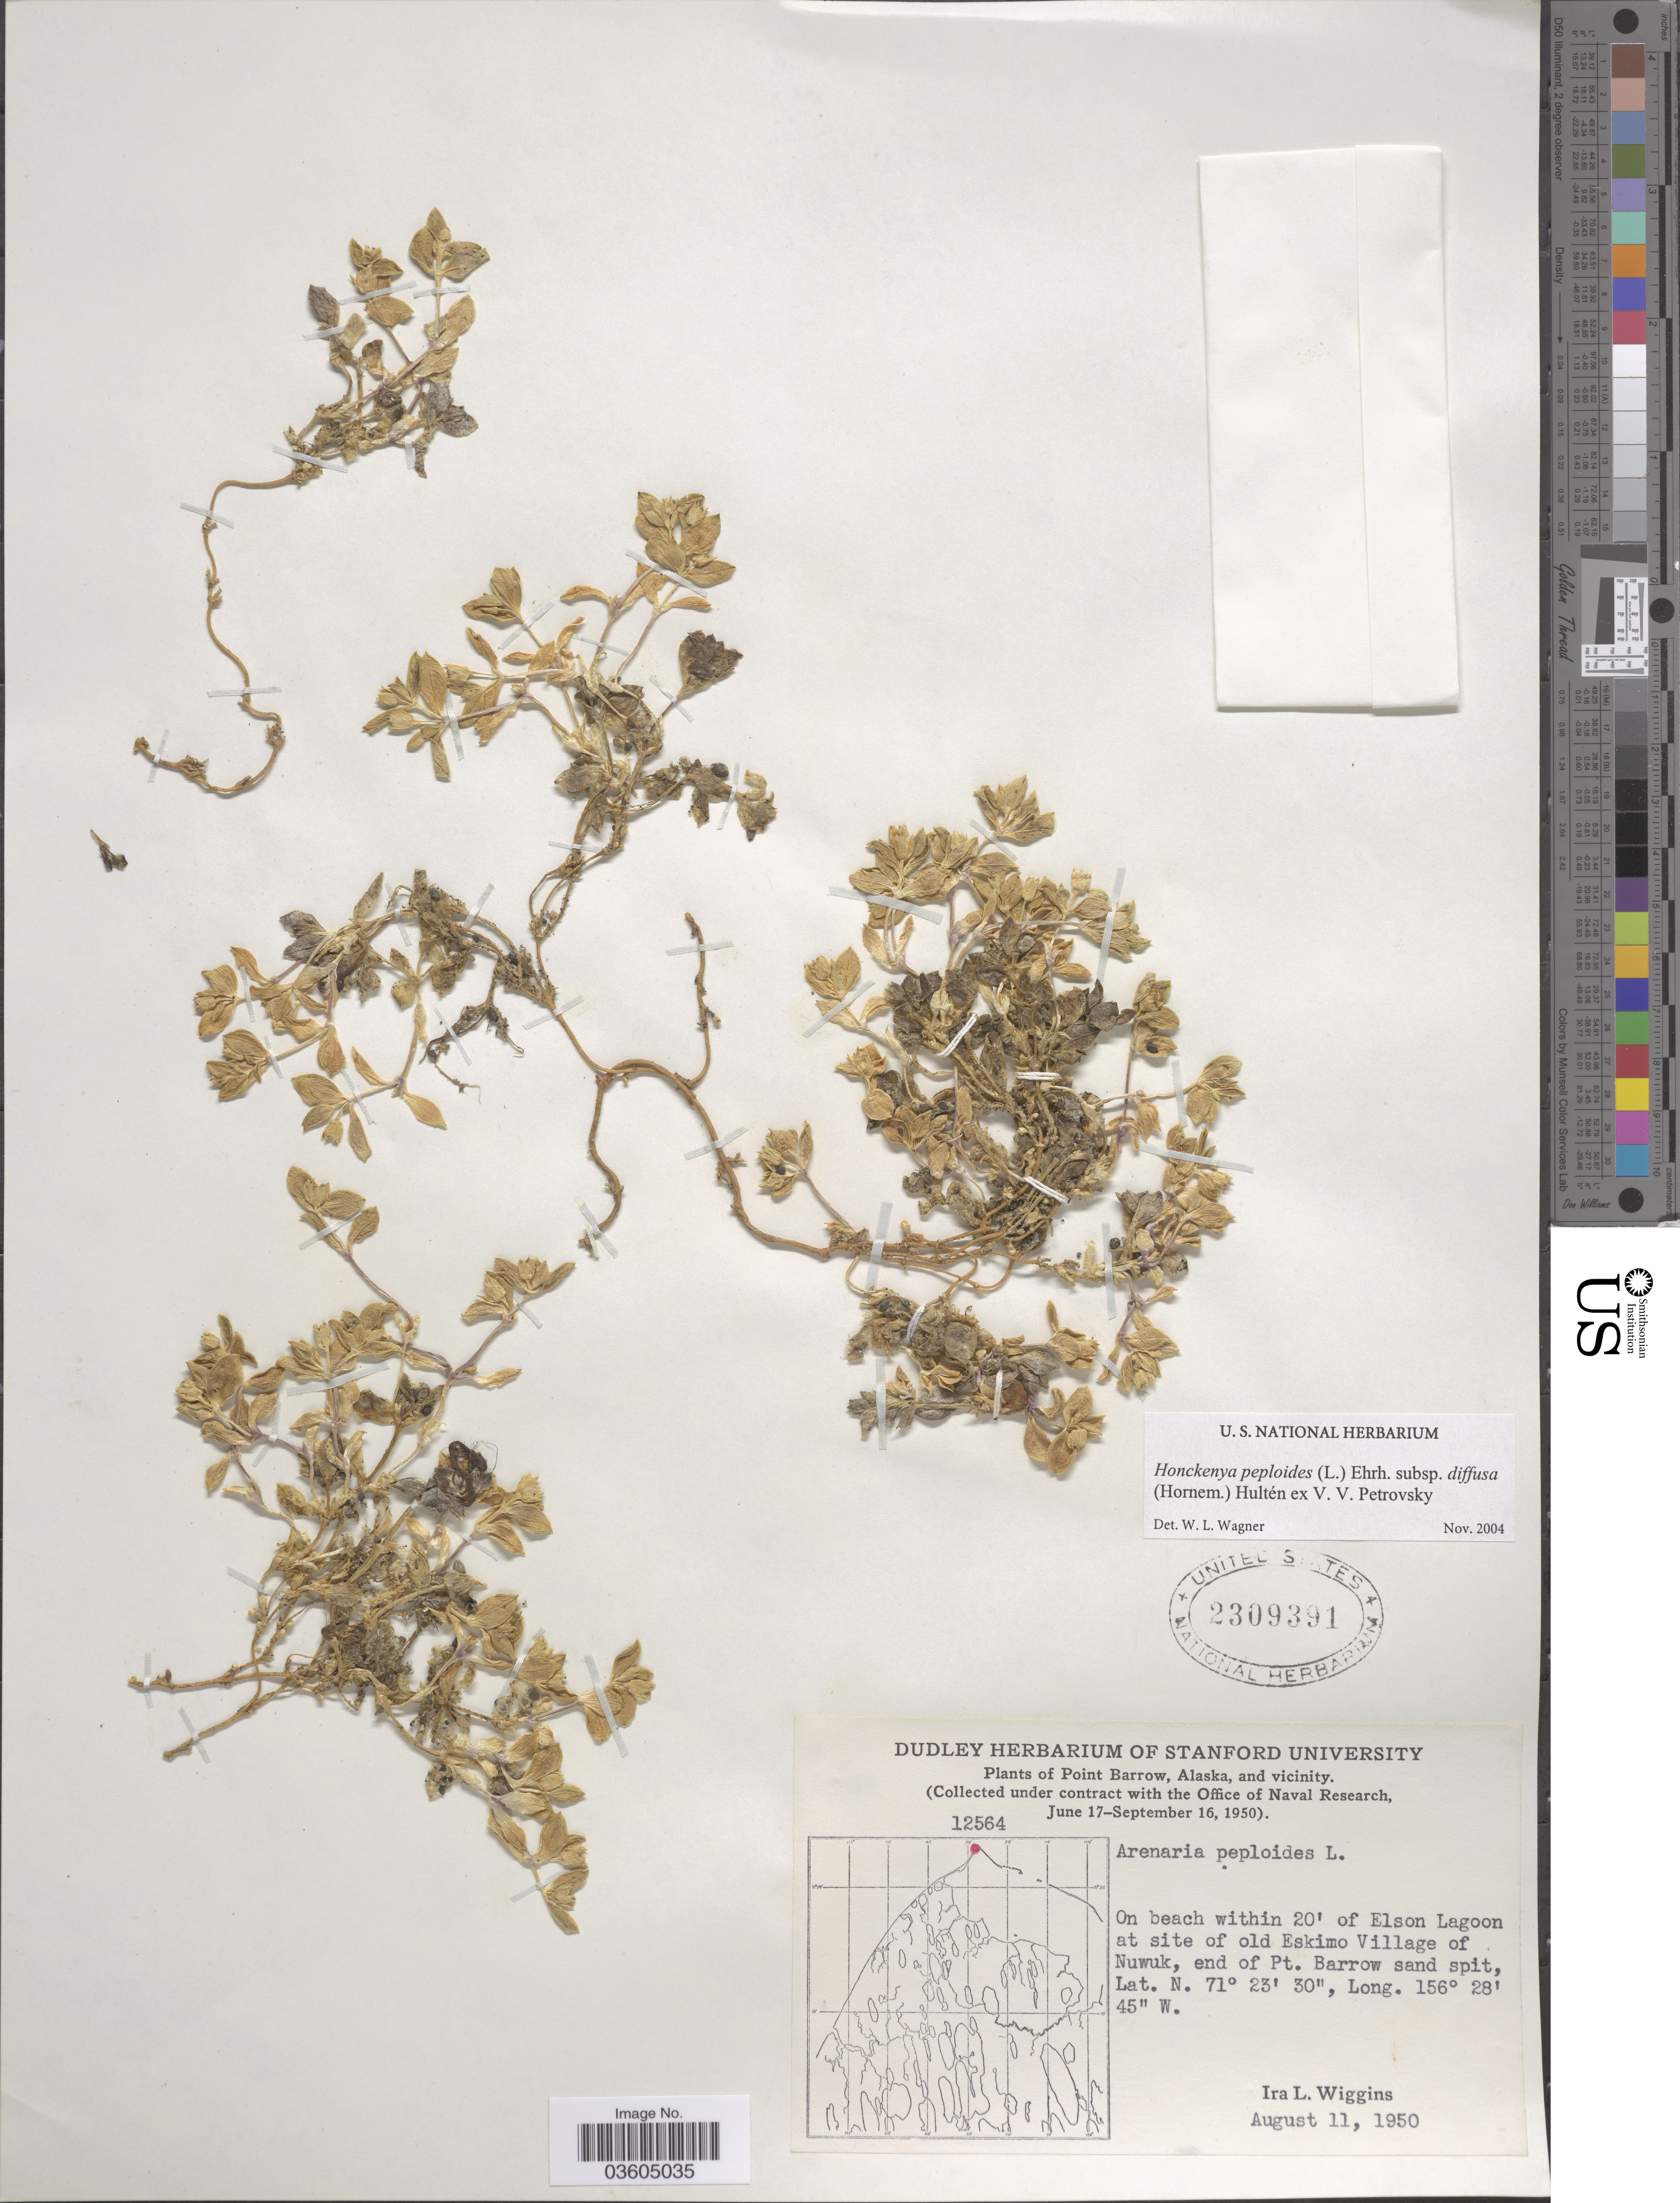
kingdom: Plantae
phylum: Tracheophyta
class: Magnoliopsida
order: Caryophyllales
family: Caryophyllaceae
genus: Honckenya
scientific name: Honckenya peploides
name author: (L.) Ehrh.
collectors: I. L. Wiggins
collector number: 12564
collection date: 1950-08-11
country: United States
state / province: Alaska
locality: Point Barrow, Alaska, and vicinity. On beach within 20' of Elson Lagoon at site of old Eskimo Village of Nuwuk, end of Pt. Barrow sand spit.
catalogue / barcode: US 2309391